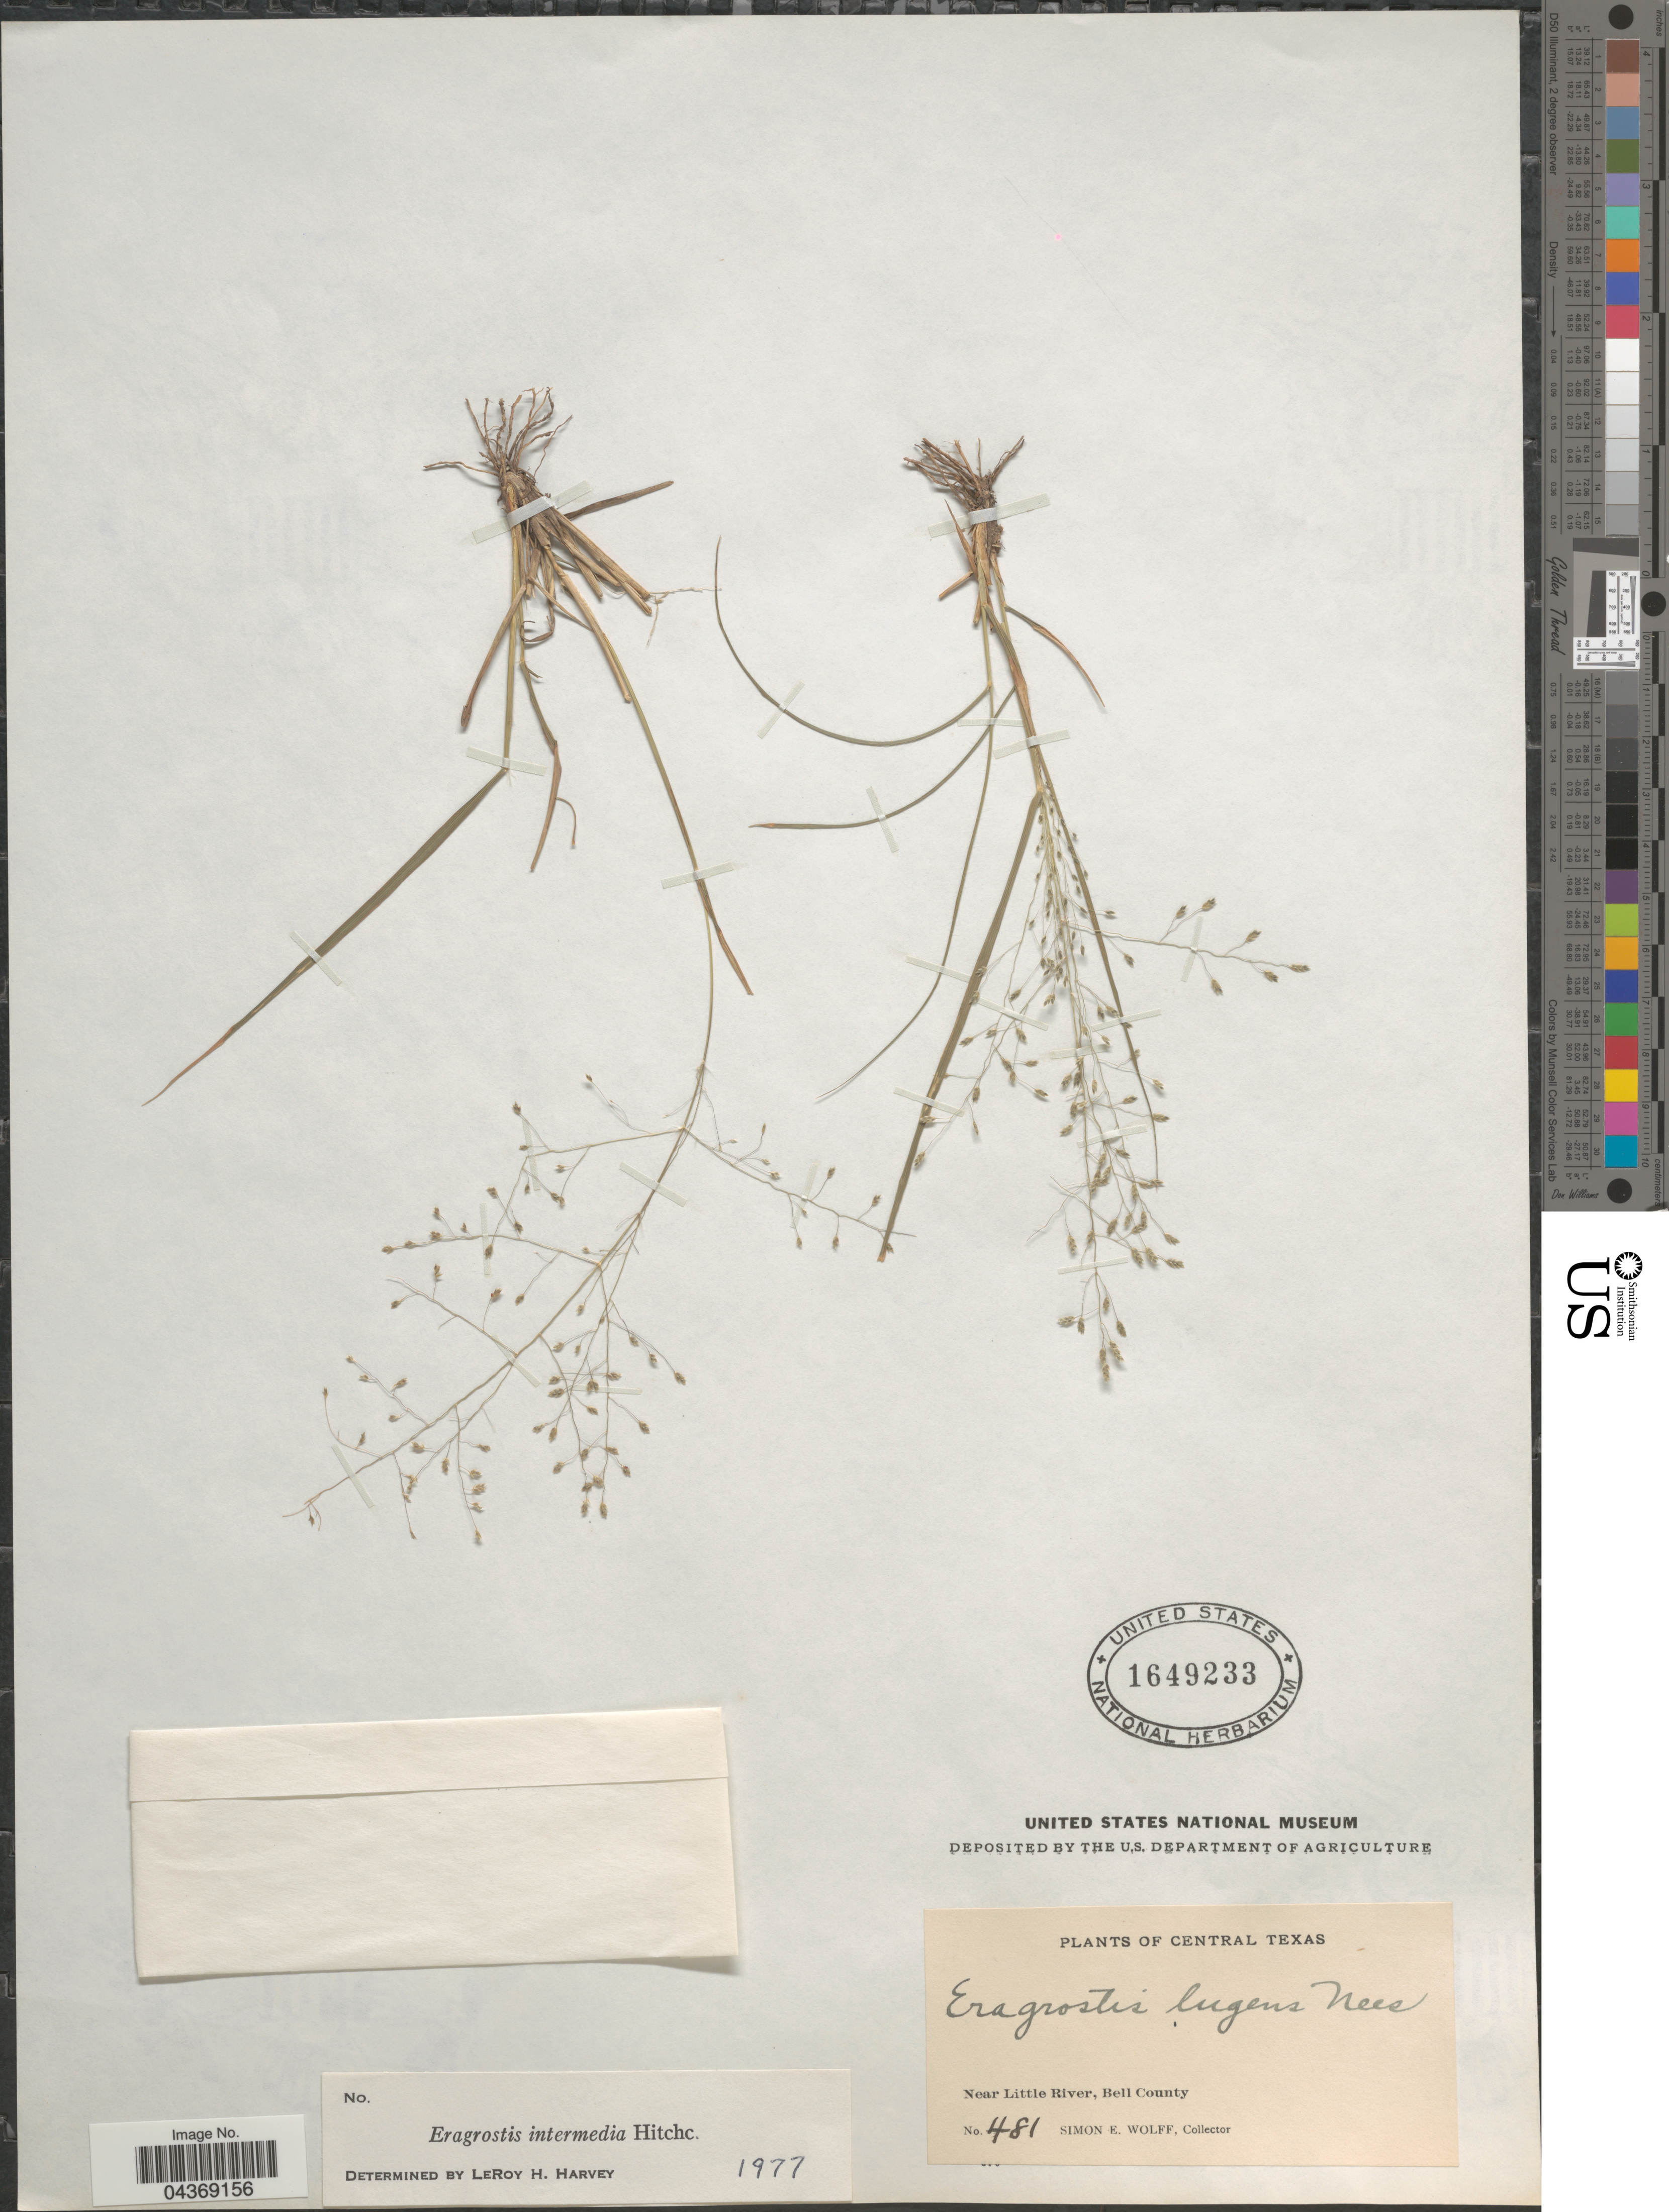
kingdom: Plantae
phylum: Tracheophyta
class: Liliopsida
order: Poales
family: Poaceae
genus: Eragrostis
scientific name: Eragrostis intermedia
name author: Hitchc.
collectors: S. E. Wolff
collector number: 481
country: United States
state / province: Texas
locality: Central Texas. Near Little River, Bell County.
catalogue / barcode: US 1649233